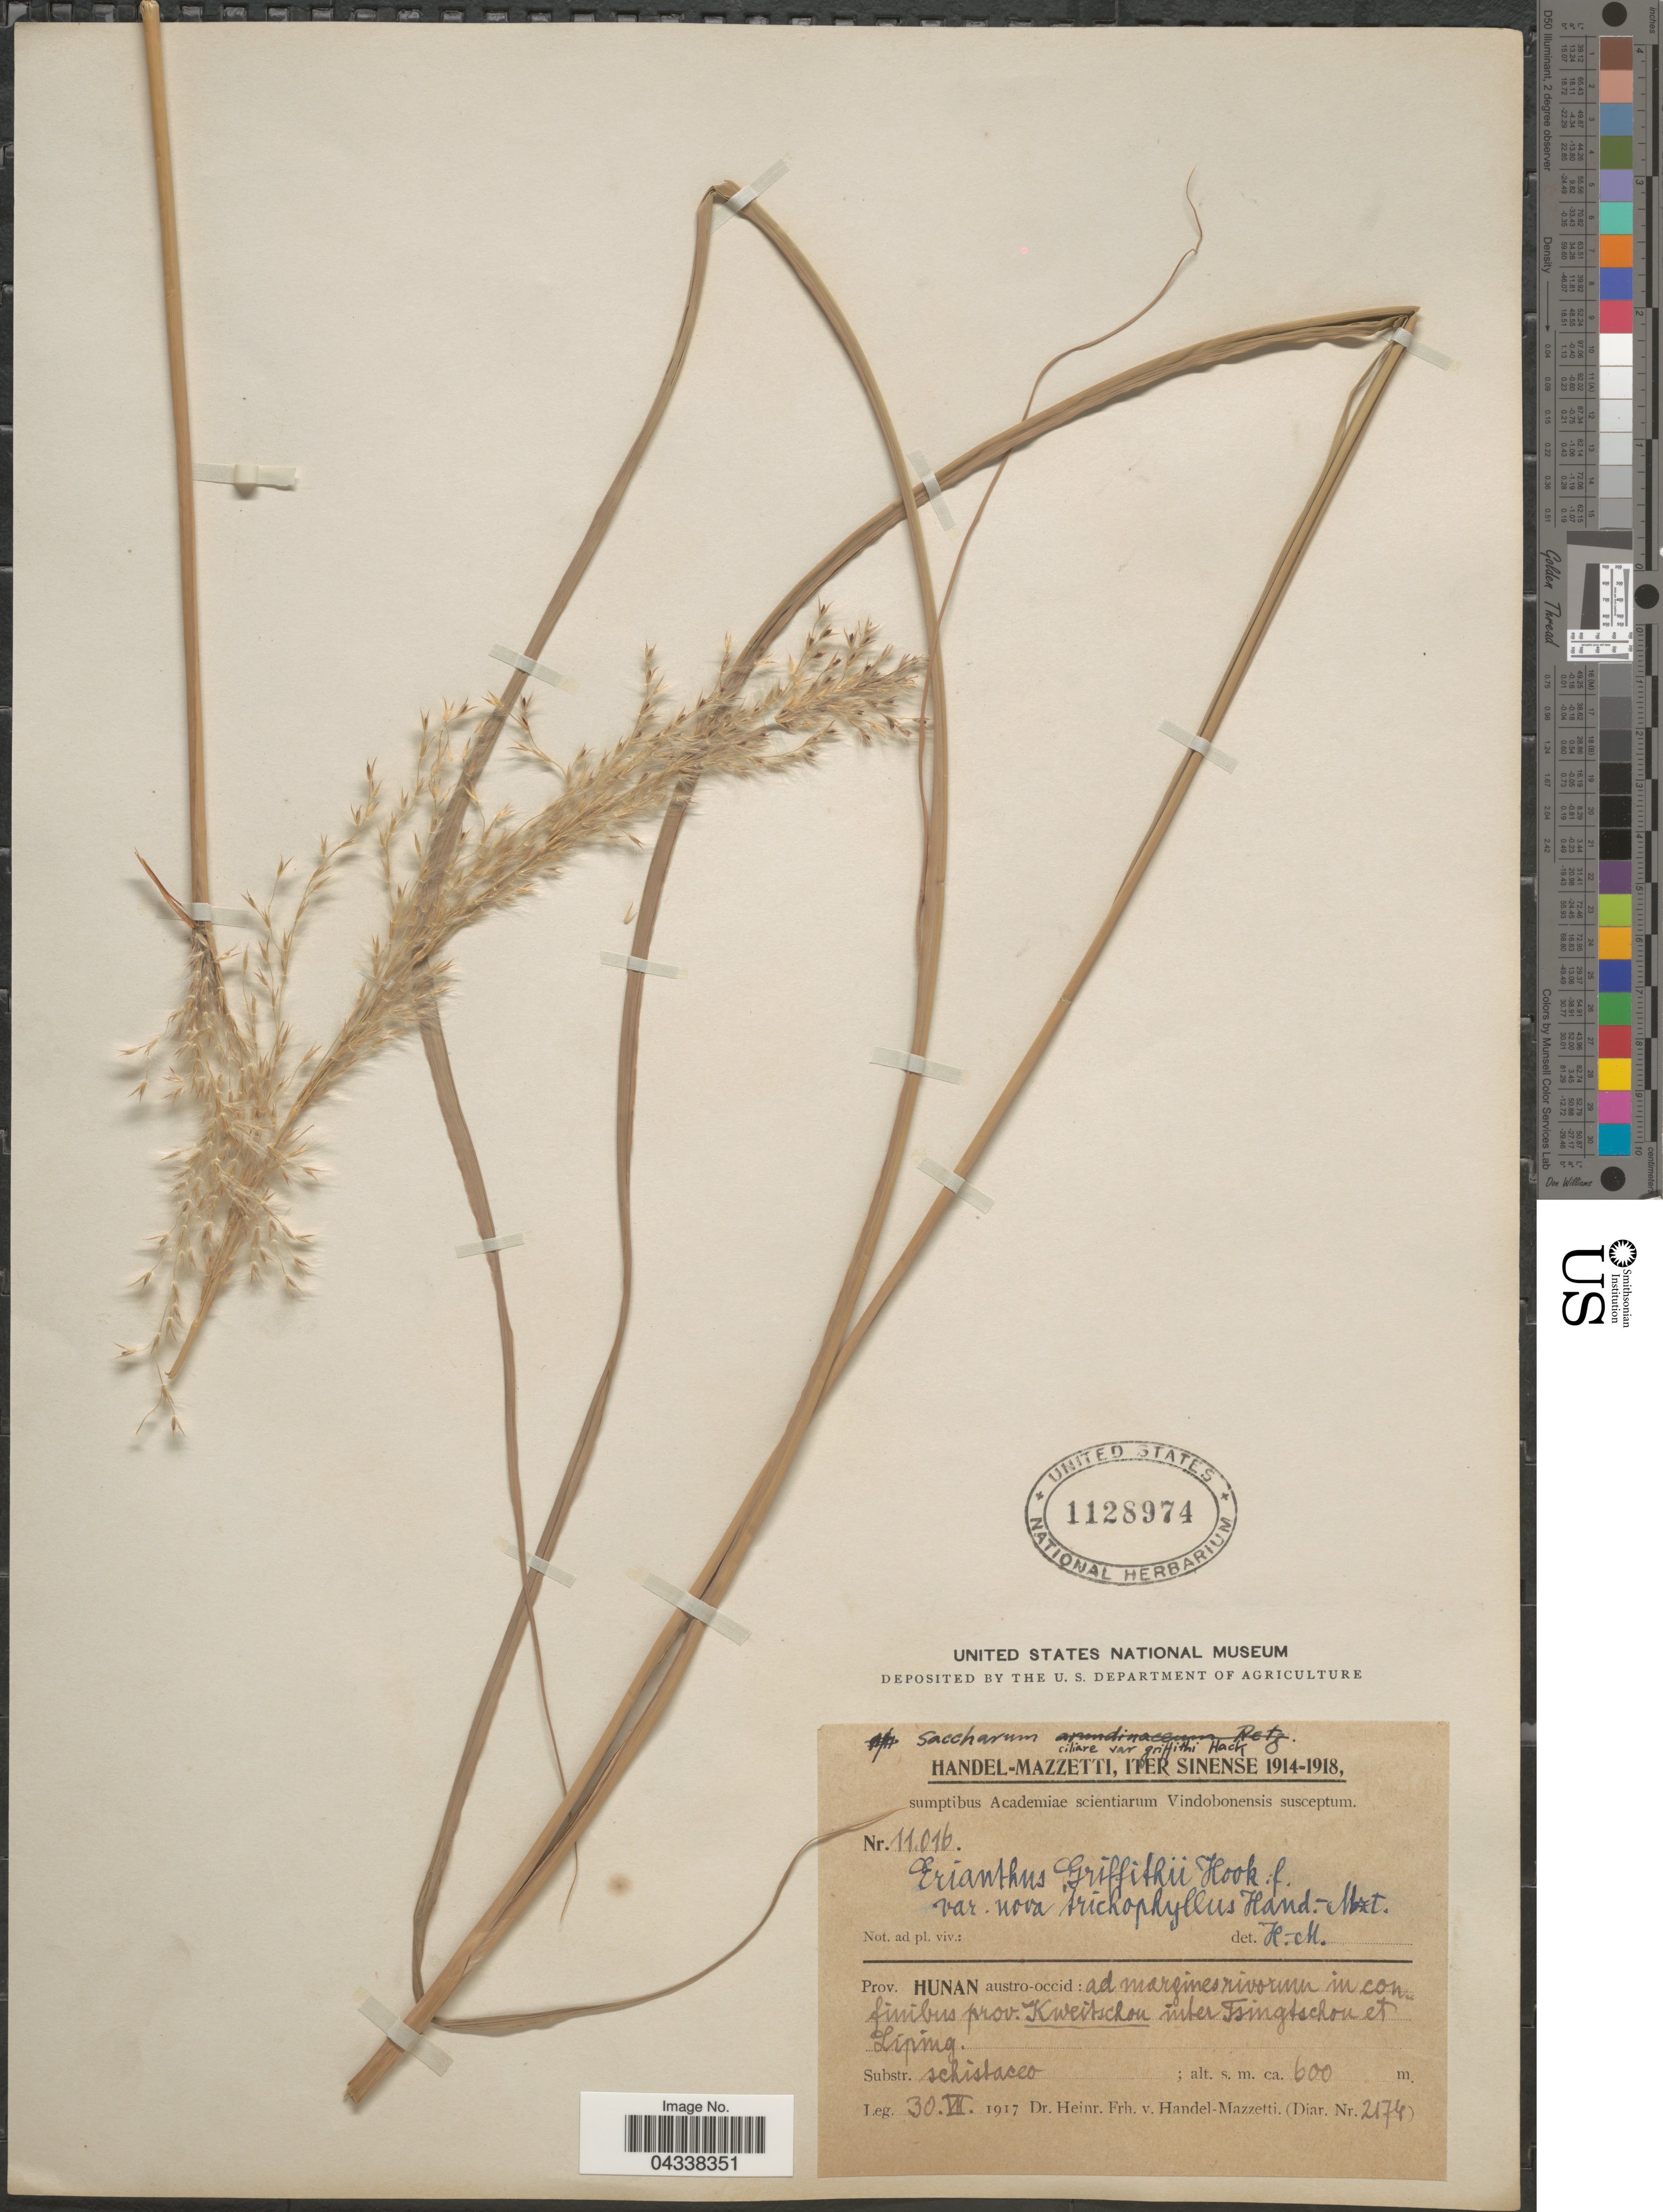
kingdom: Plantae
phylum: Tracheophyta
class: Liliopsida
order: Poales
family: Poaceae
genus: Saccharum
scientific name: Saccharum griffithii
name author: Munro ex Aitch.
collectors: H. Handel-Mazzetti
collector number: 11016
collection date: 1917-07-30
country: China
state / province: Hunan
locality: Iter Sinense 1914-1918. Prov. Hunan austro-occid: ad margines rivorum in confinibus prov. Kweitschou inter Tsingtschou et Liping. Substr. schistaceo.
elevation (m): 600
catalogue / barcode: US 1128974